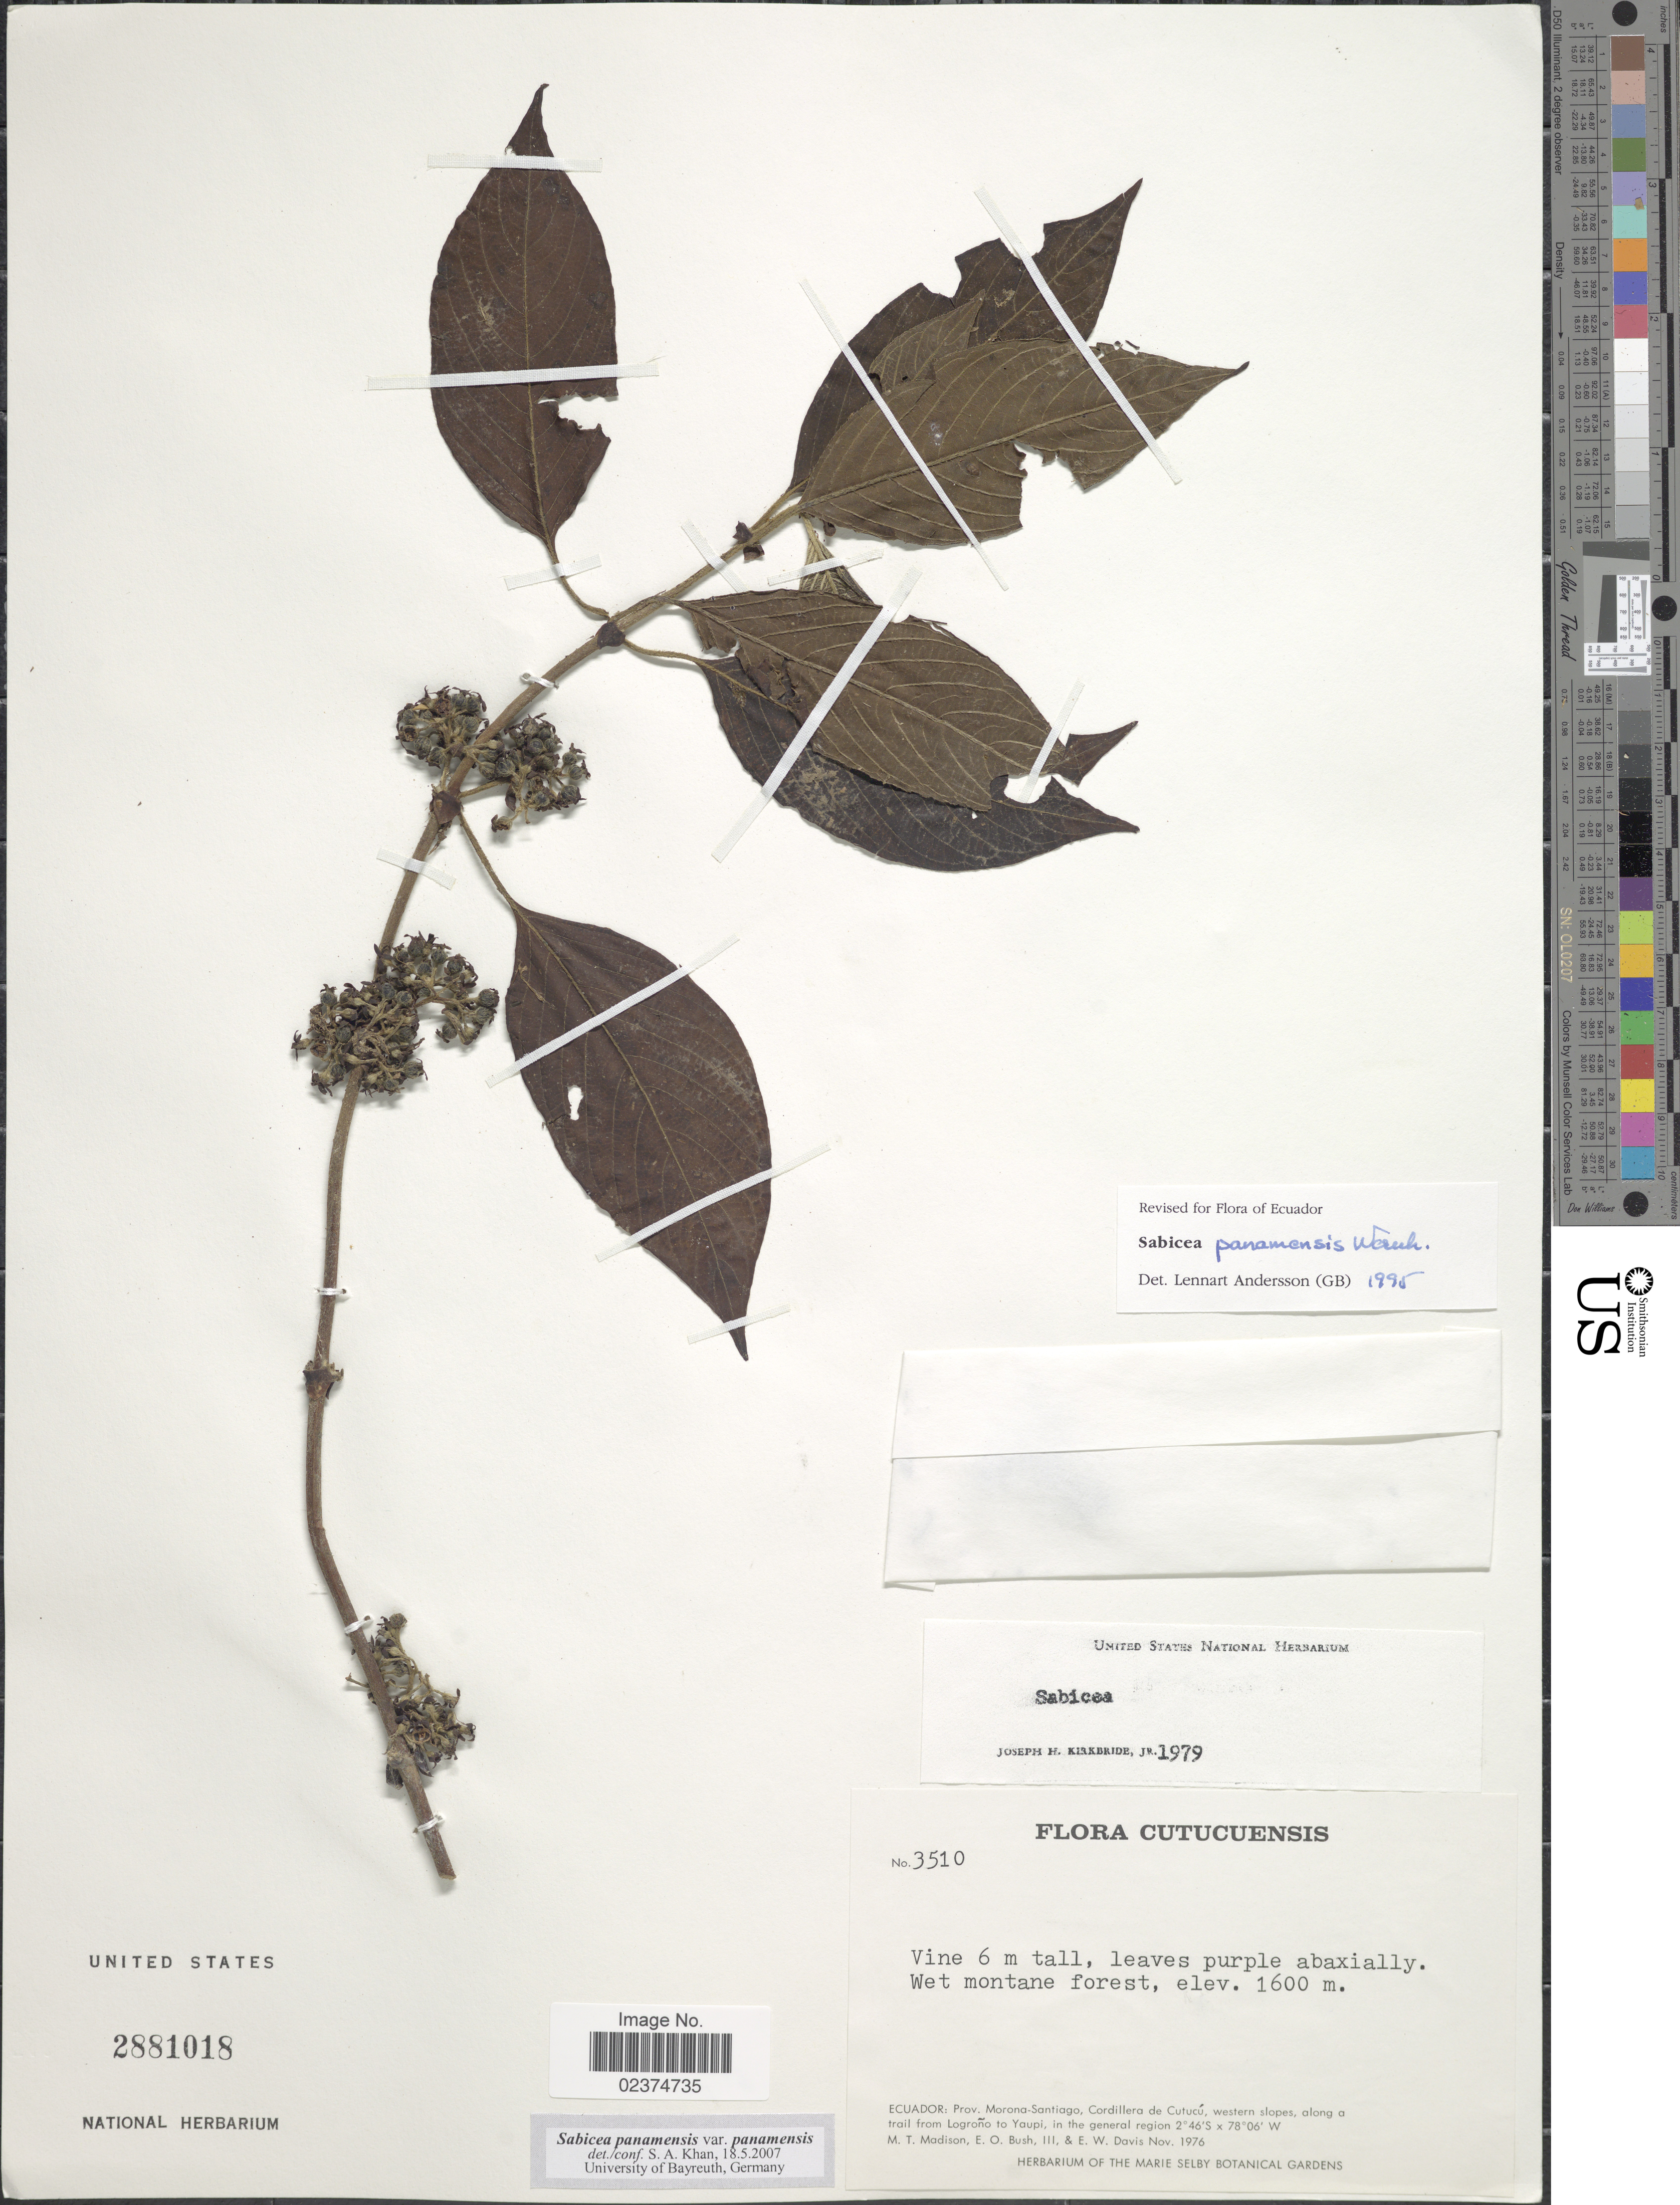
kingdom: Plantae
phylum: Tracheophyta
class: Magnoliopsida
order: Gentianales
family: Rubiaceae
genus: Sabicea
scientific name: Sabicea panamensis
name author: Wernham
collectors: M. T. Madison, E. O. Bush & E. W. Davis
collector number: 3510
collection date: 1976-11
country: Ecuador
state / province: Morona-Santiago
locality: Cutucuensis, Cordillera de Cutucu, western slopes, along a trail from Logrono to Yaupi, in the general region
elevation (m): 1600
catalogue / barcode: US 2881018